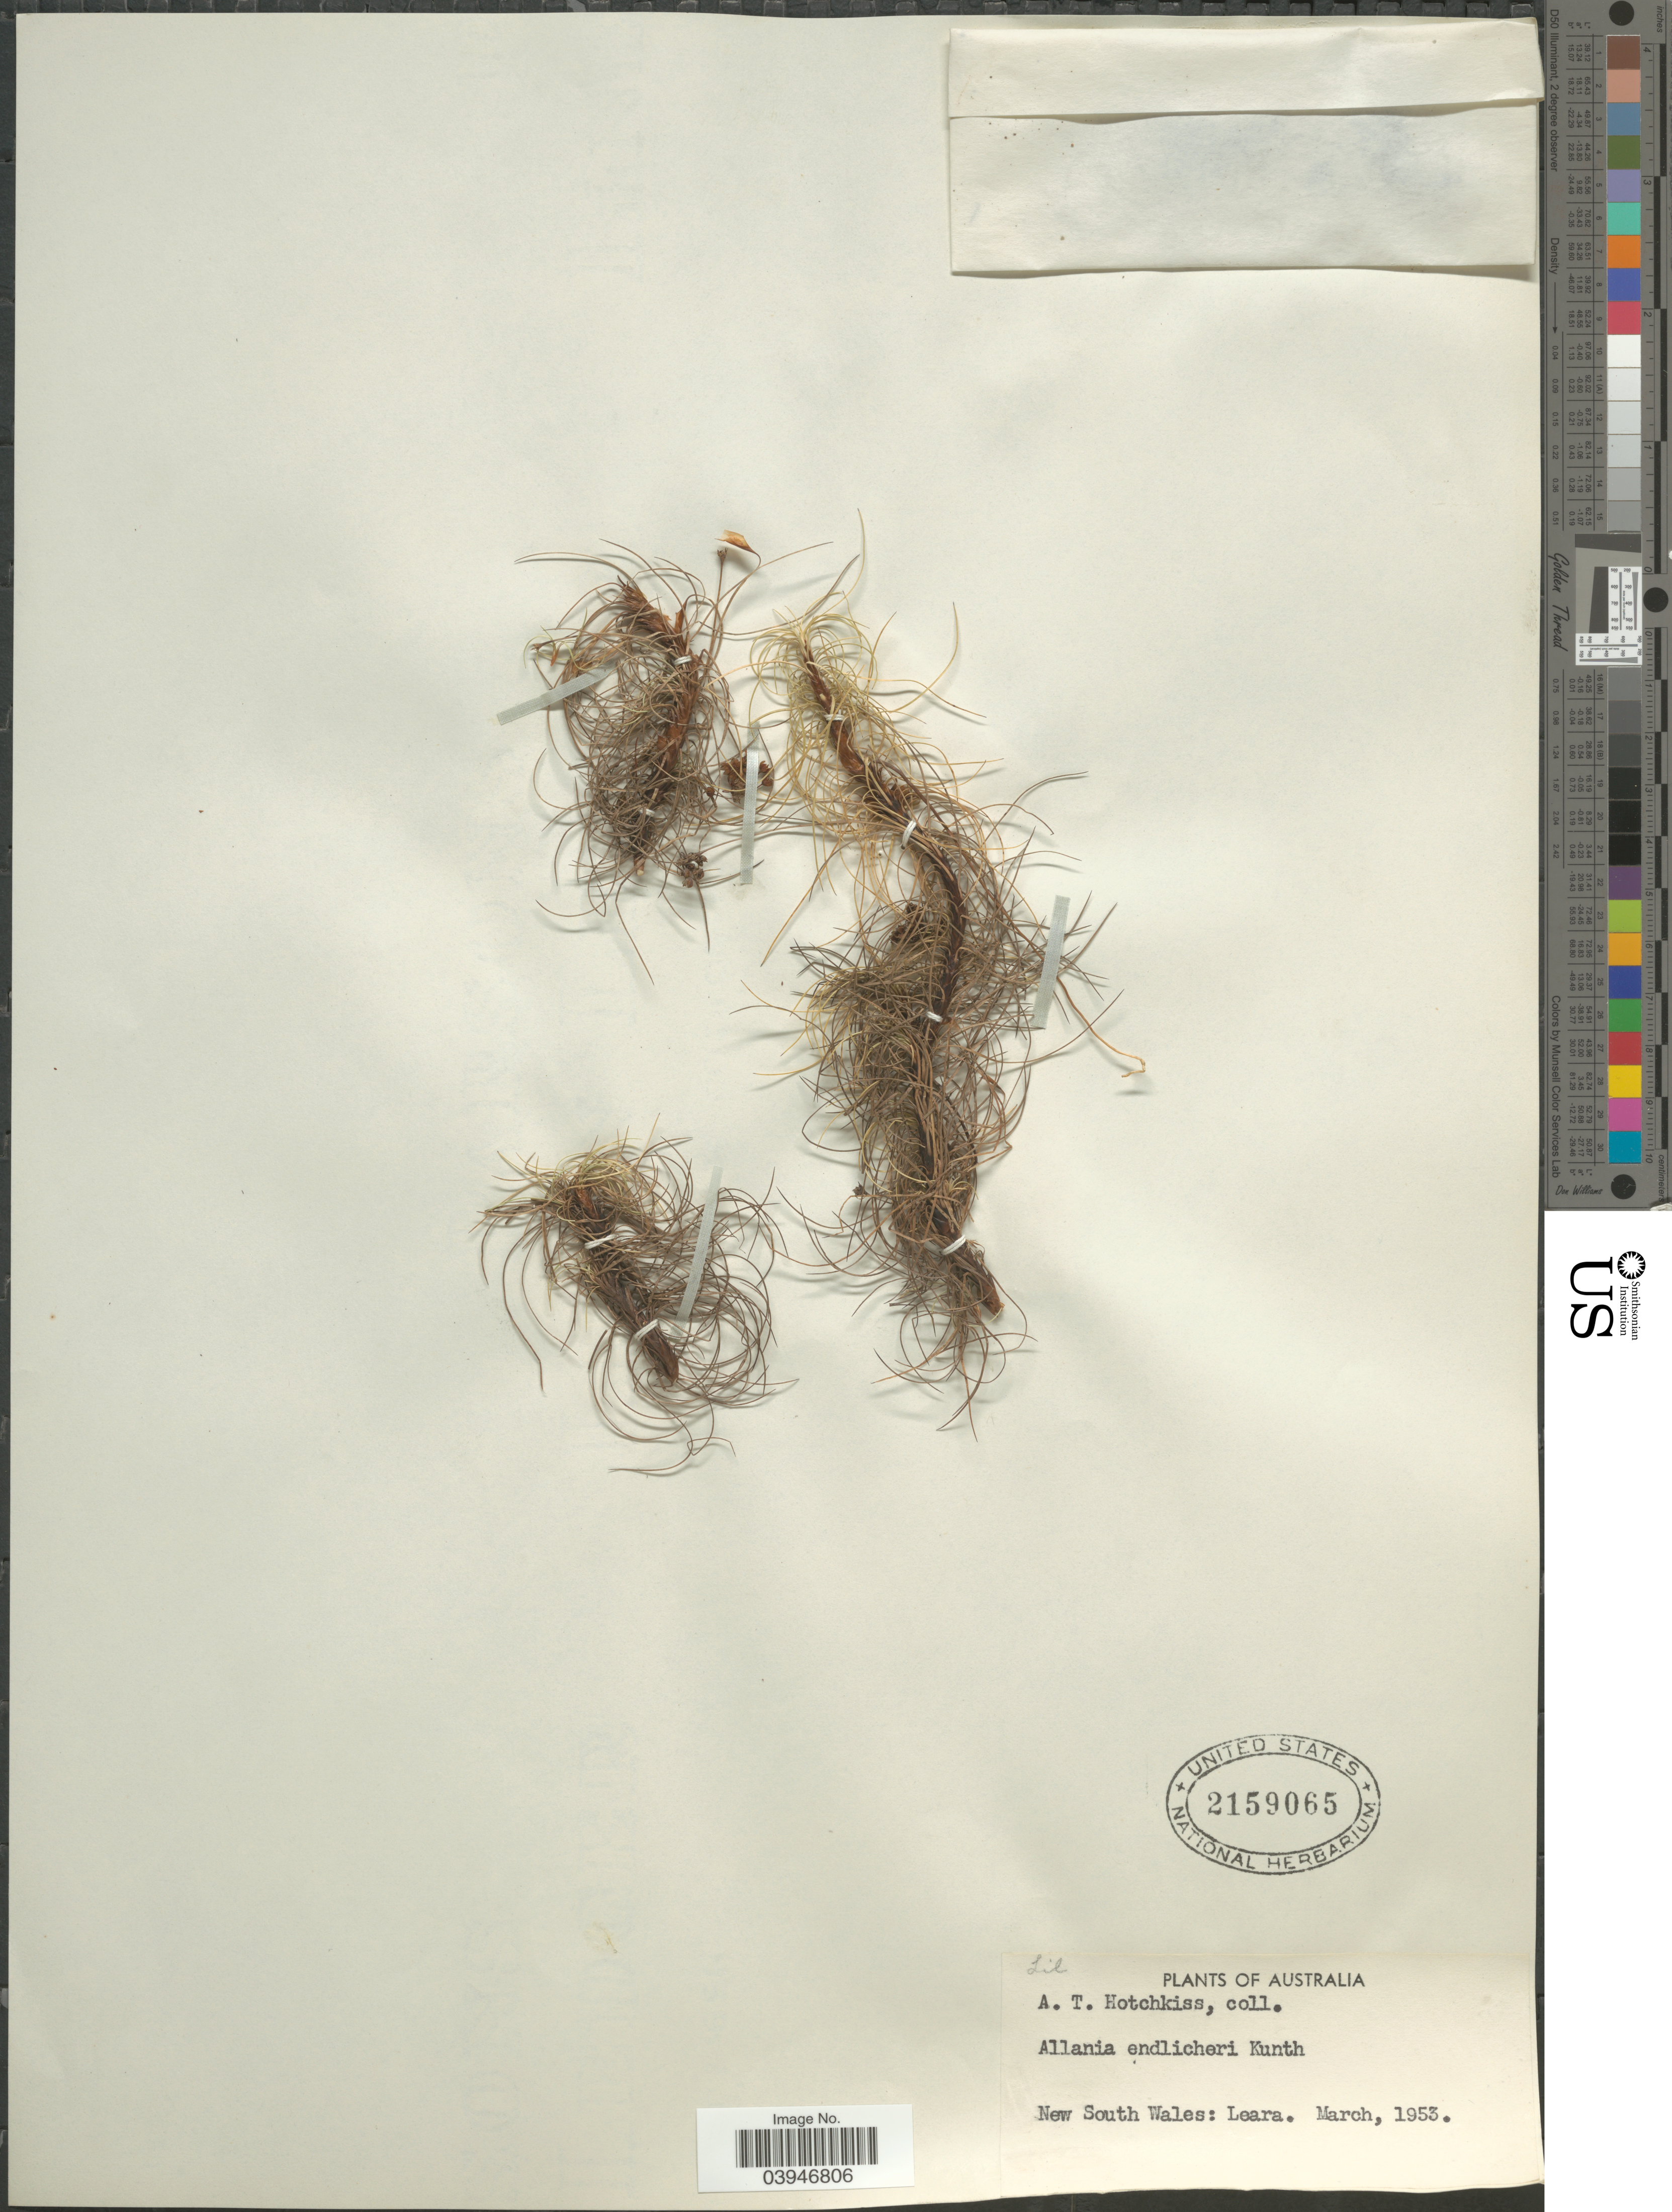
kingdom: Plantae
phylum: Tracheophyta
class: Liliopsida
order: Asparagales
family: Boryaceae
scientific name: Alainia endlicheri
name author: Kunth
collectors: A. Hotchkiss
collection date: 1953-03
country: Australia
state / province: New South Wales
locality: Leara.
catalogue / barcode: US 2159065